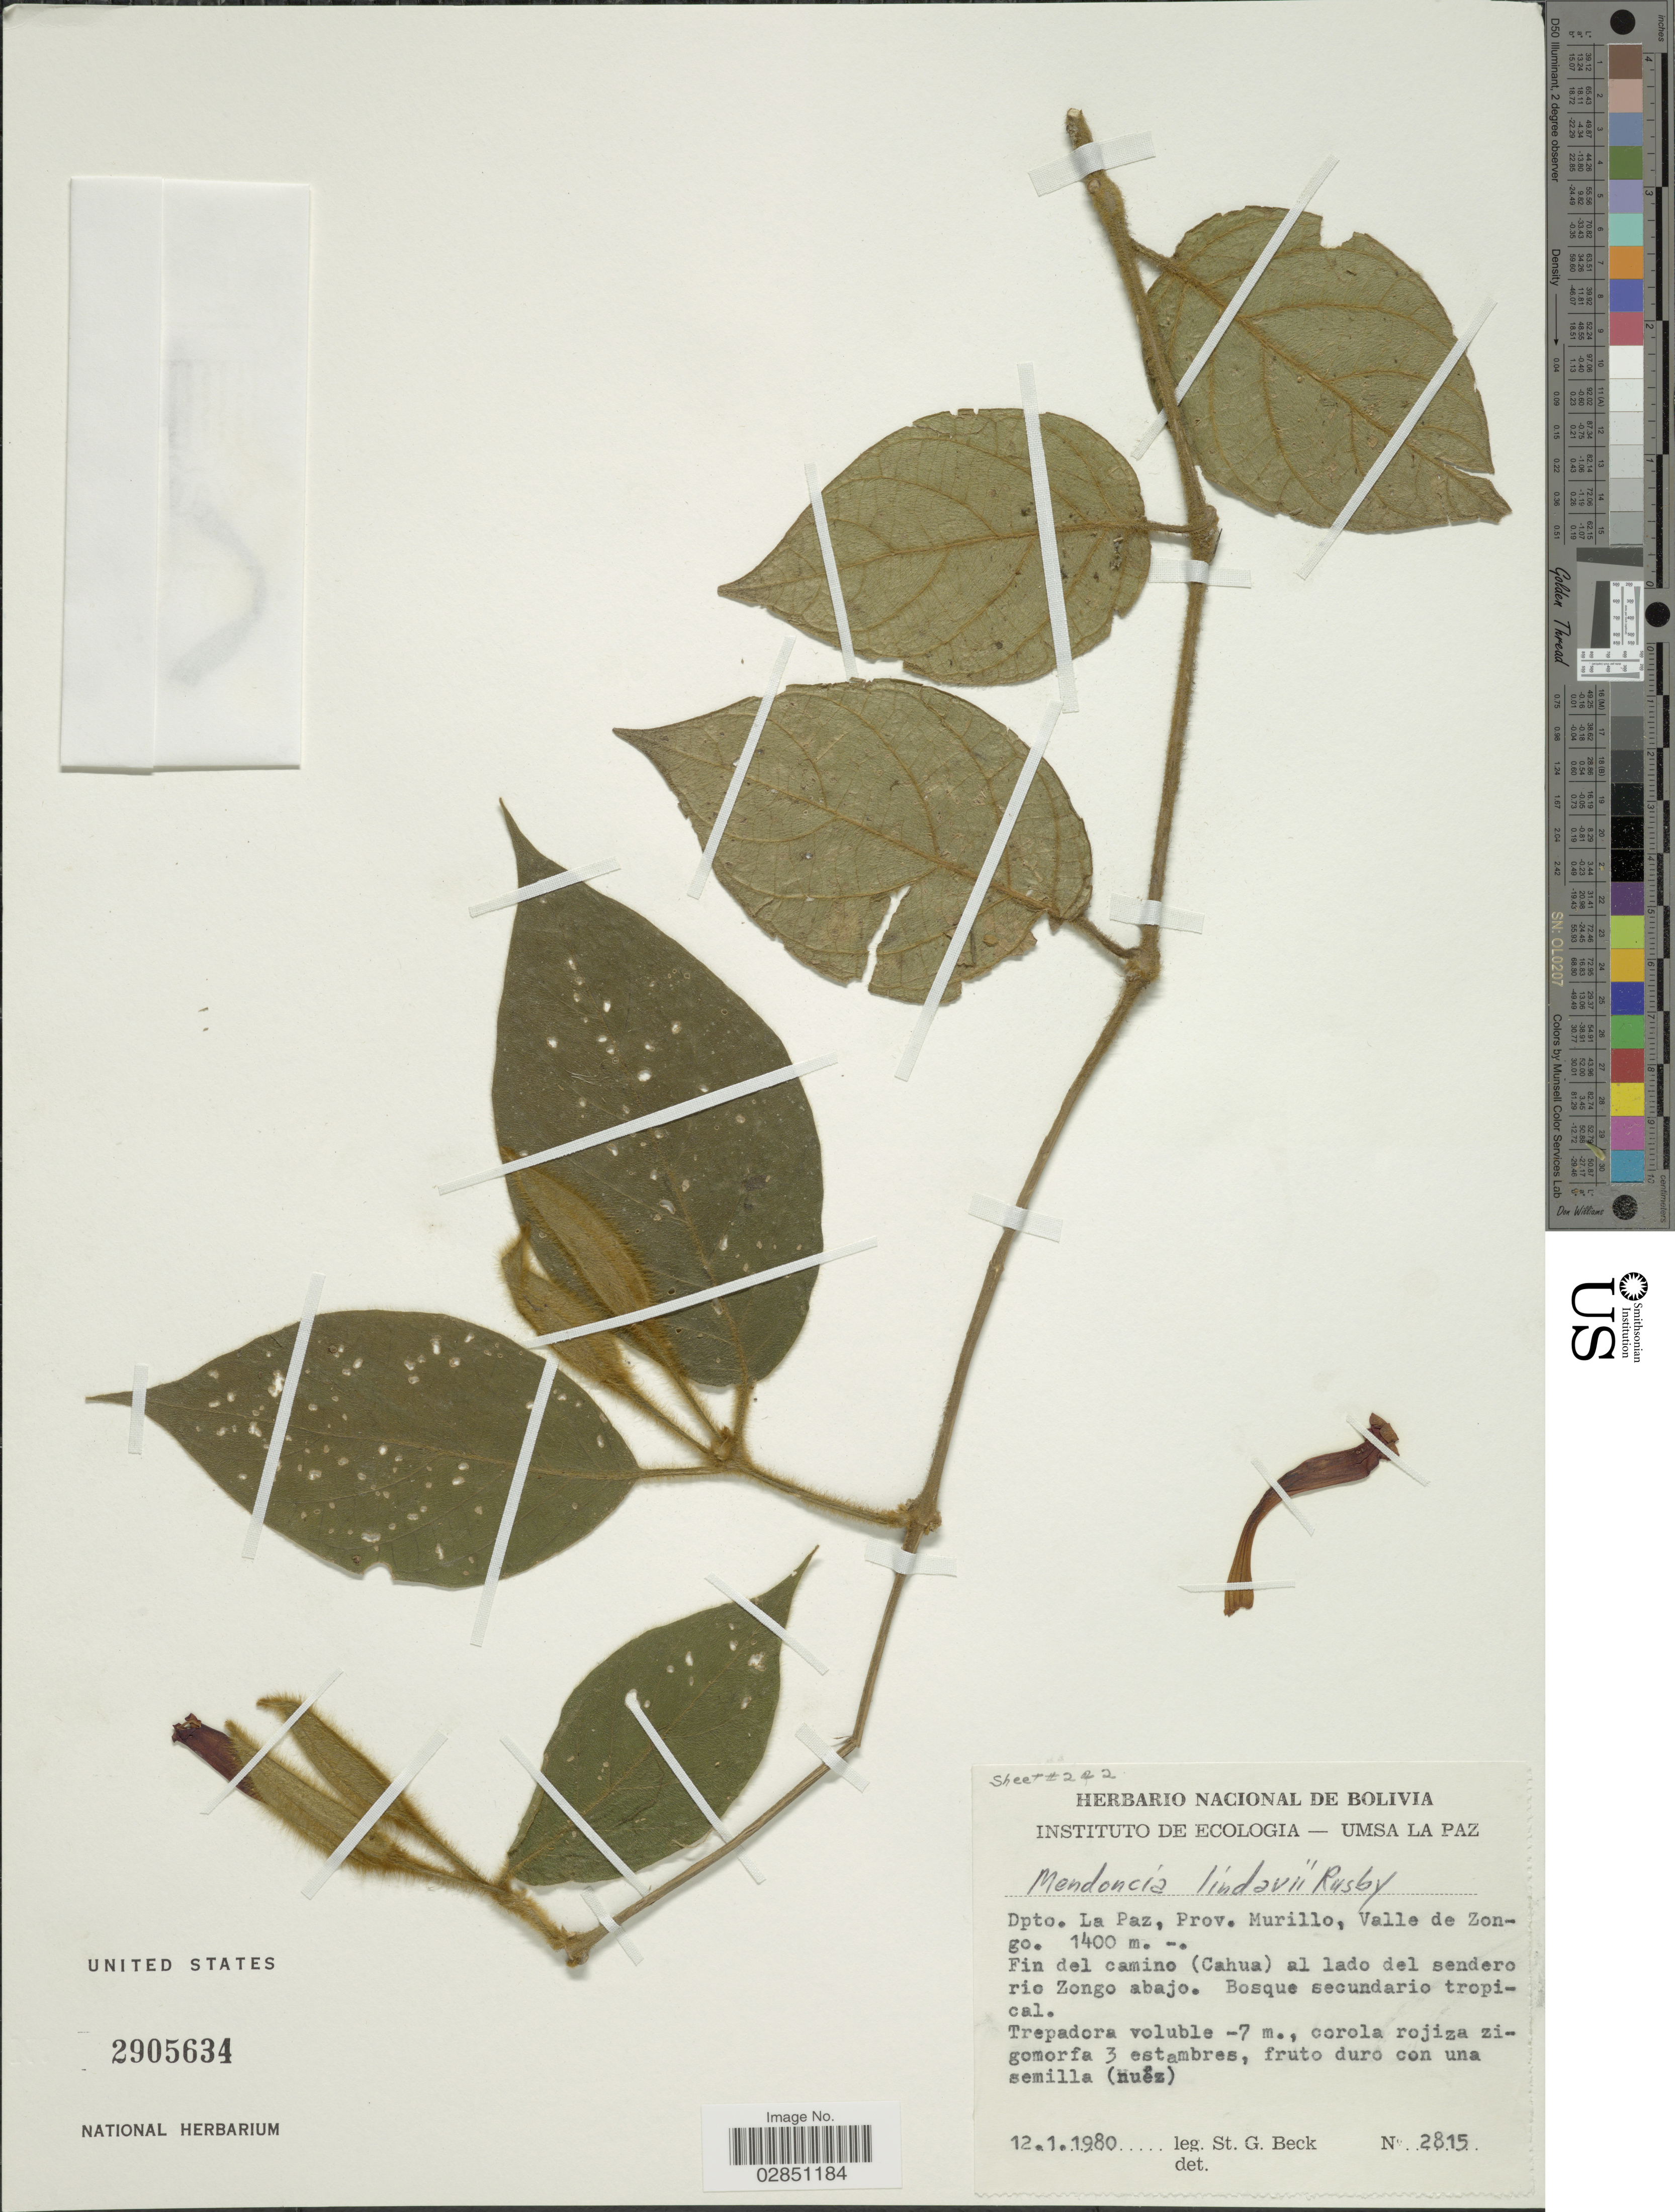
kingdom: Plantae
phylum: Tracheophyta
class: Magnoliopsida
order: Lamiales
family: Acanthaceae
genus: Mendoncia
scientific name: Mendoncia lindavii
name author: Rusby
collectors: S. G. Beck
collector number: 2815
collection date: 1980-01-12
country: Bolivia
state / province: La Paz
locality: Dpto. La Paz, Prov. Murillo, Valle de Zongo. Fin del camino (Cahua) al lado del sendero rio Zongo abajo.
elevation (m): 1400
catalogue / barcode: US 2905634